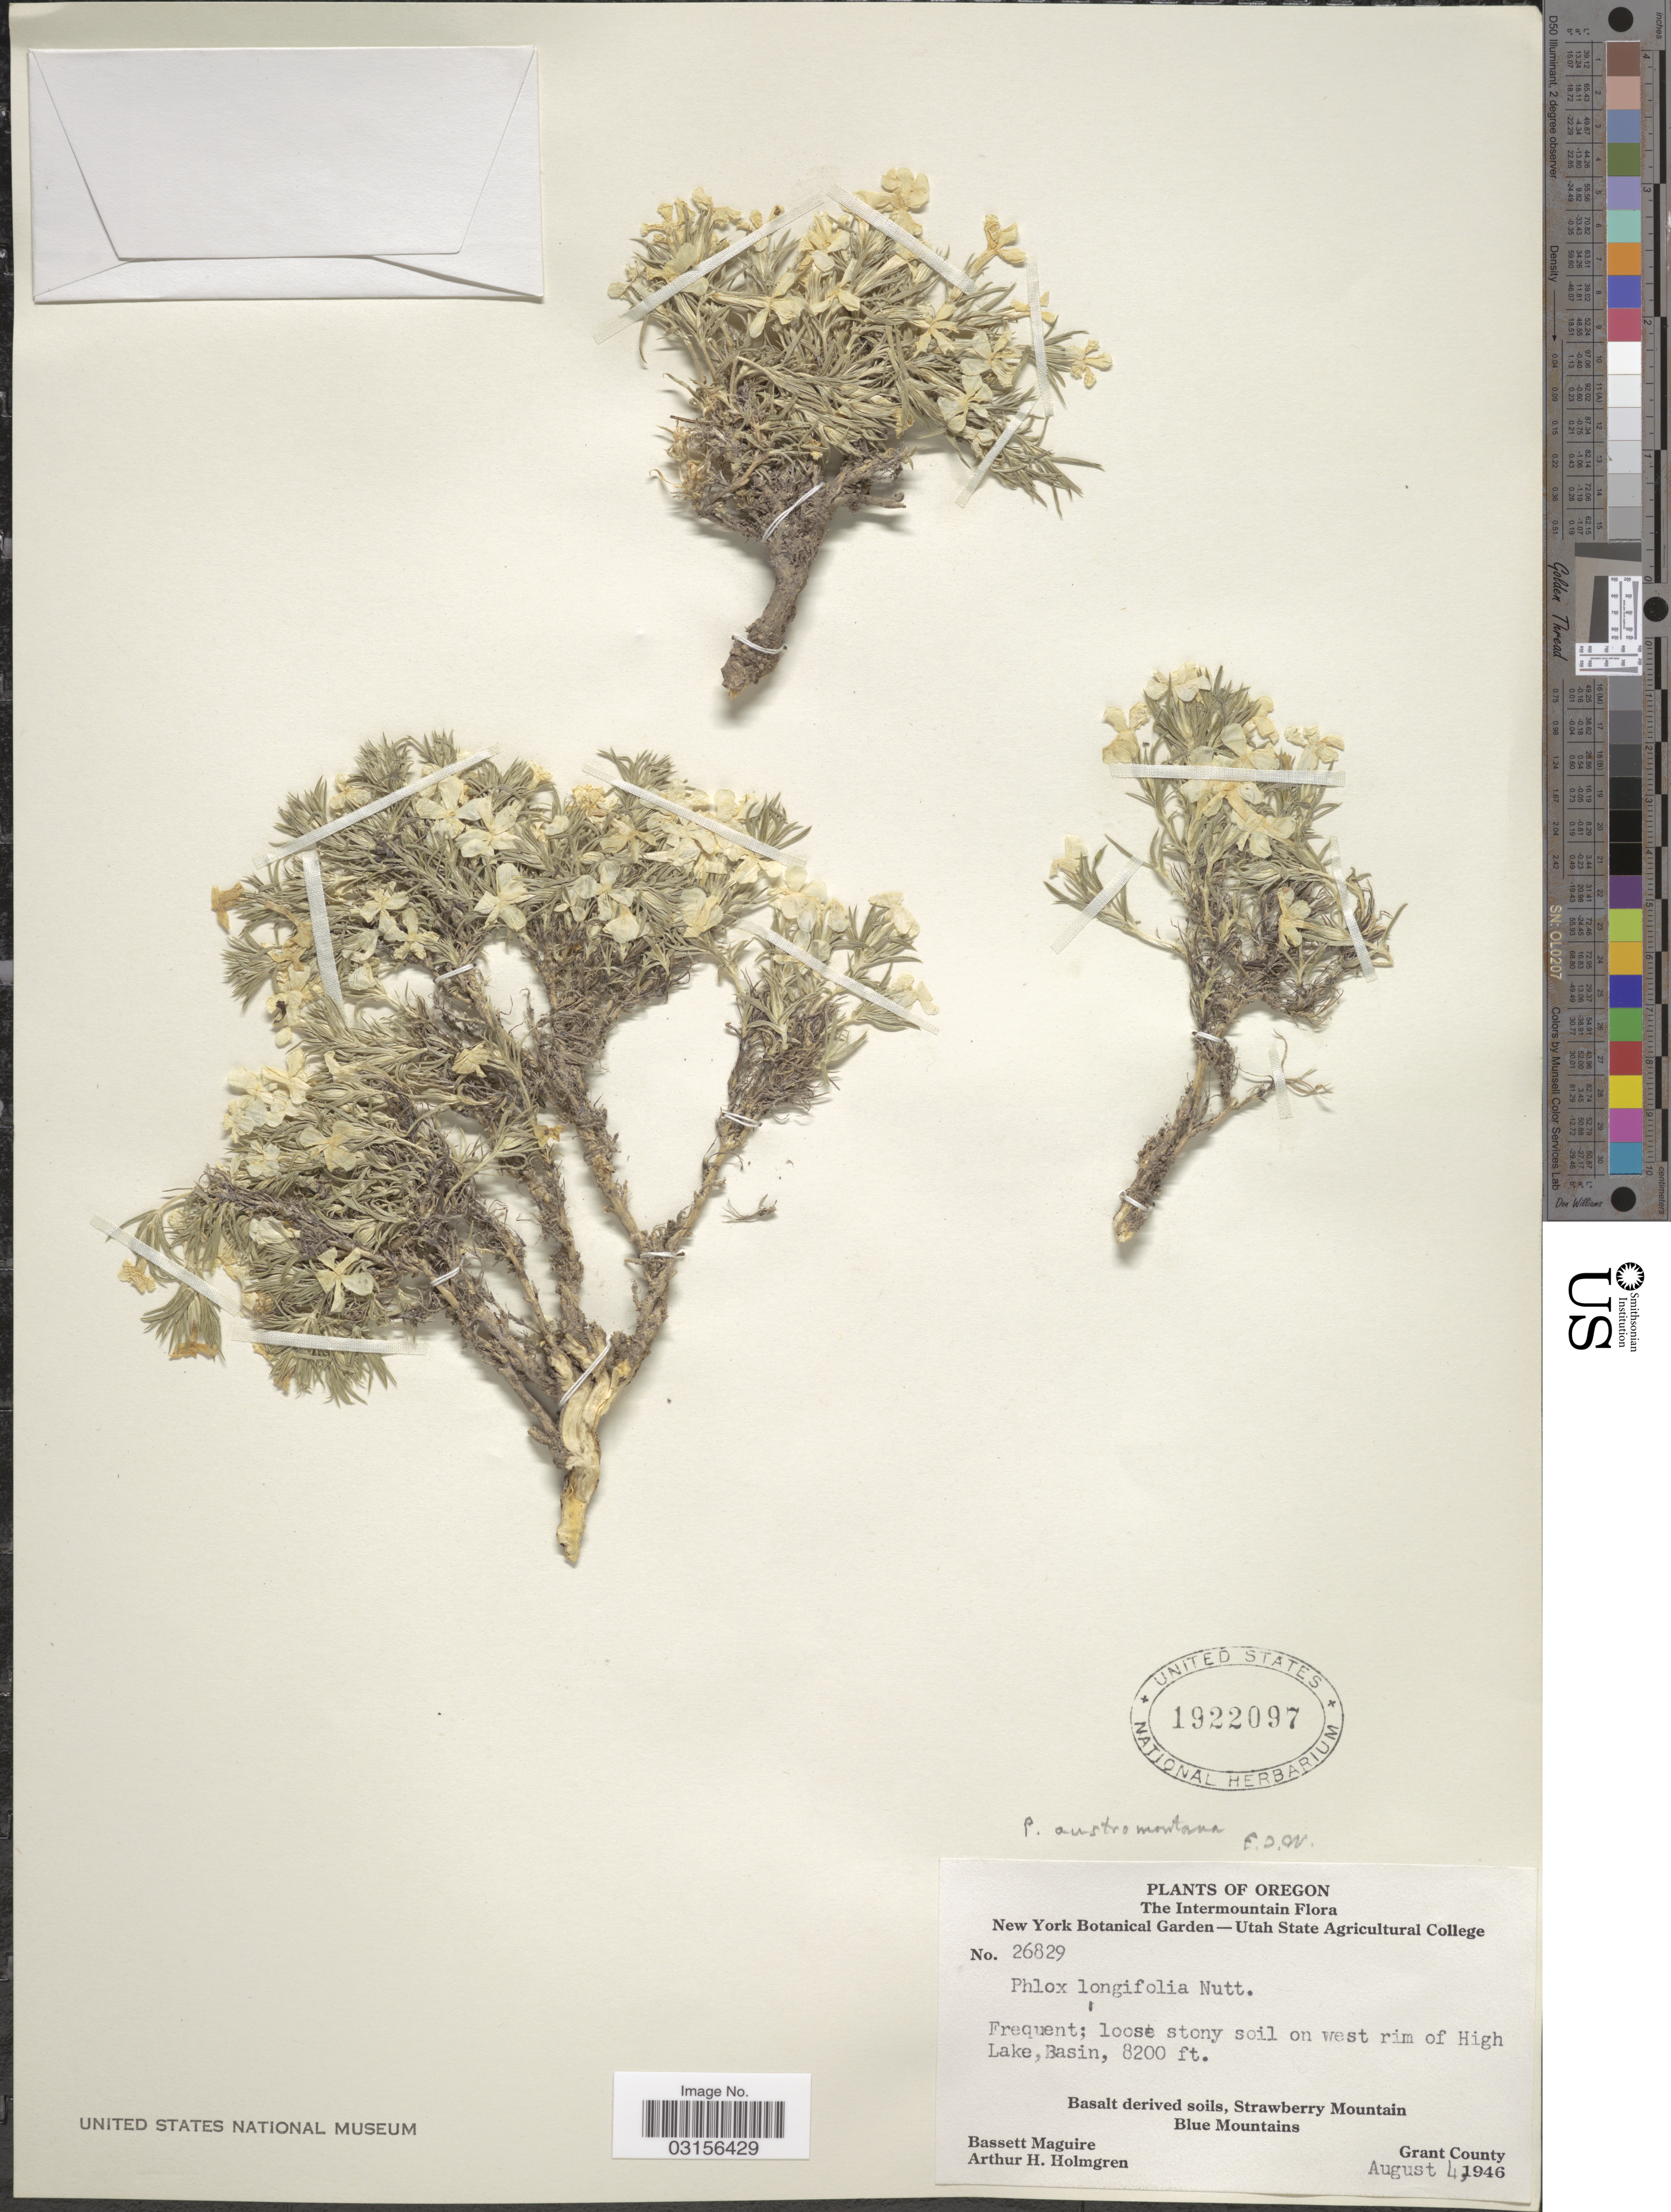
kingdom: Plantae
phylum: Tracheophyta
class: Magnoliopsida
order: Ericales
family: Polemoniaceae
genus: Phlox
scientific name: Phlox austromontana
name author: Coville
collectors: B. Maguire & A. H. Holmgren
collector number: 26829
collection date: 1946-08-04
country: United States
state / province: Oregon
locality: The Intermountain. West rim of High Lake, Basin. Strawberry Mountain. Blue Mountains. Grant County.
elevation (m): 2499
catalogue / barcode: US 1922097